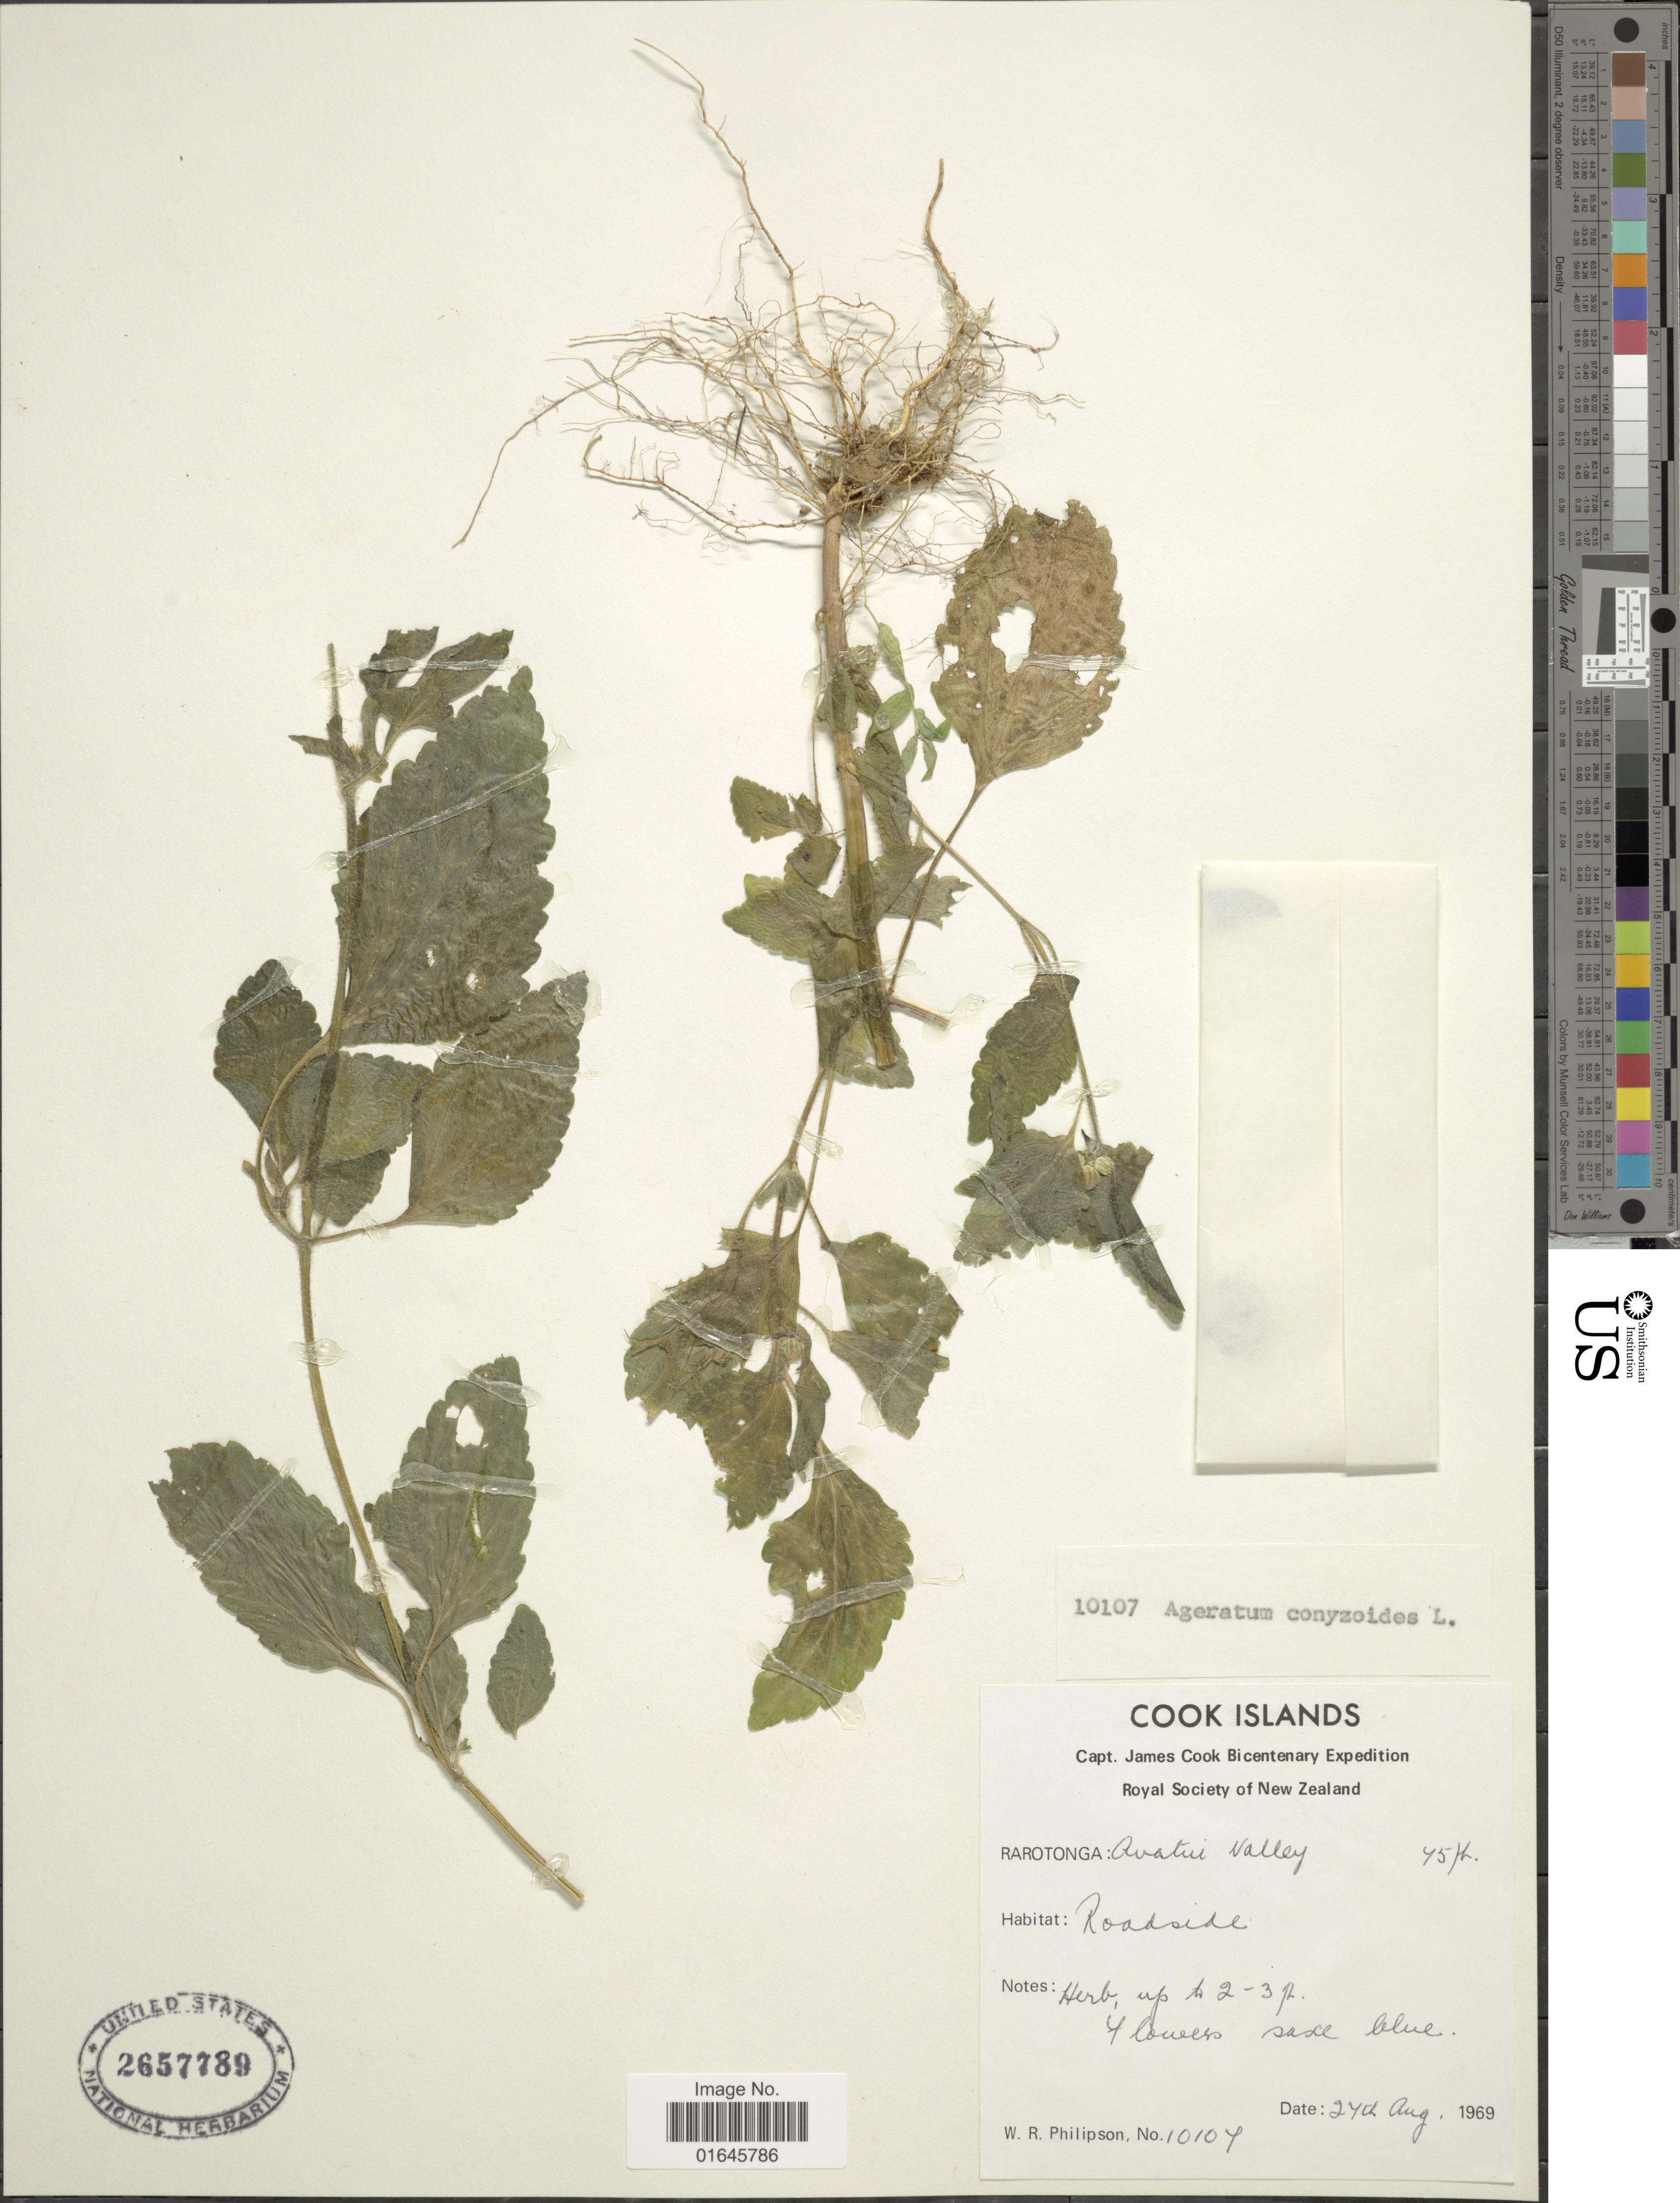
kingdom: Plantae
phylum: Tracheophyta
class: Magnoliopsida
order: Asterales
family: Asteraceae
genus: Ageratum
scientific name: Ageratum conyzoides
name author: L.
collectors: W. R. Philipson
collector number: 10104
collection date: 1969-08-24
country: Cook Islands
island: Rarotonga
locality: Rarotonga, Avatui Valley, roadside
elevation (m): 14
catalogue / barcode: US 2657789